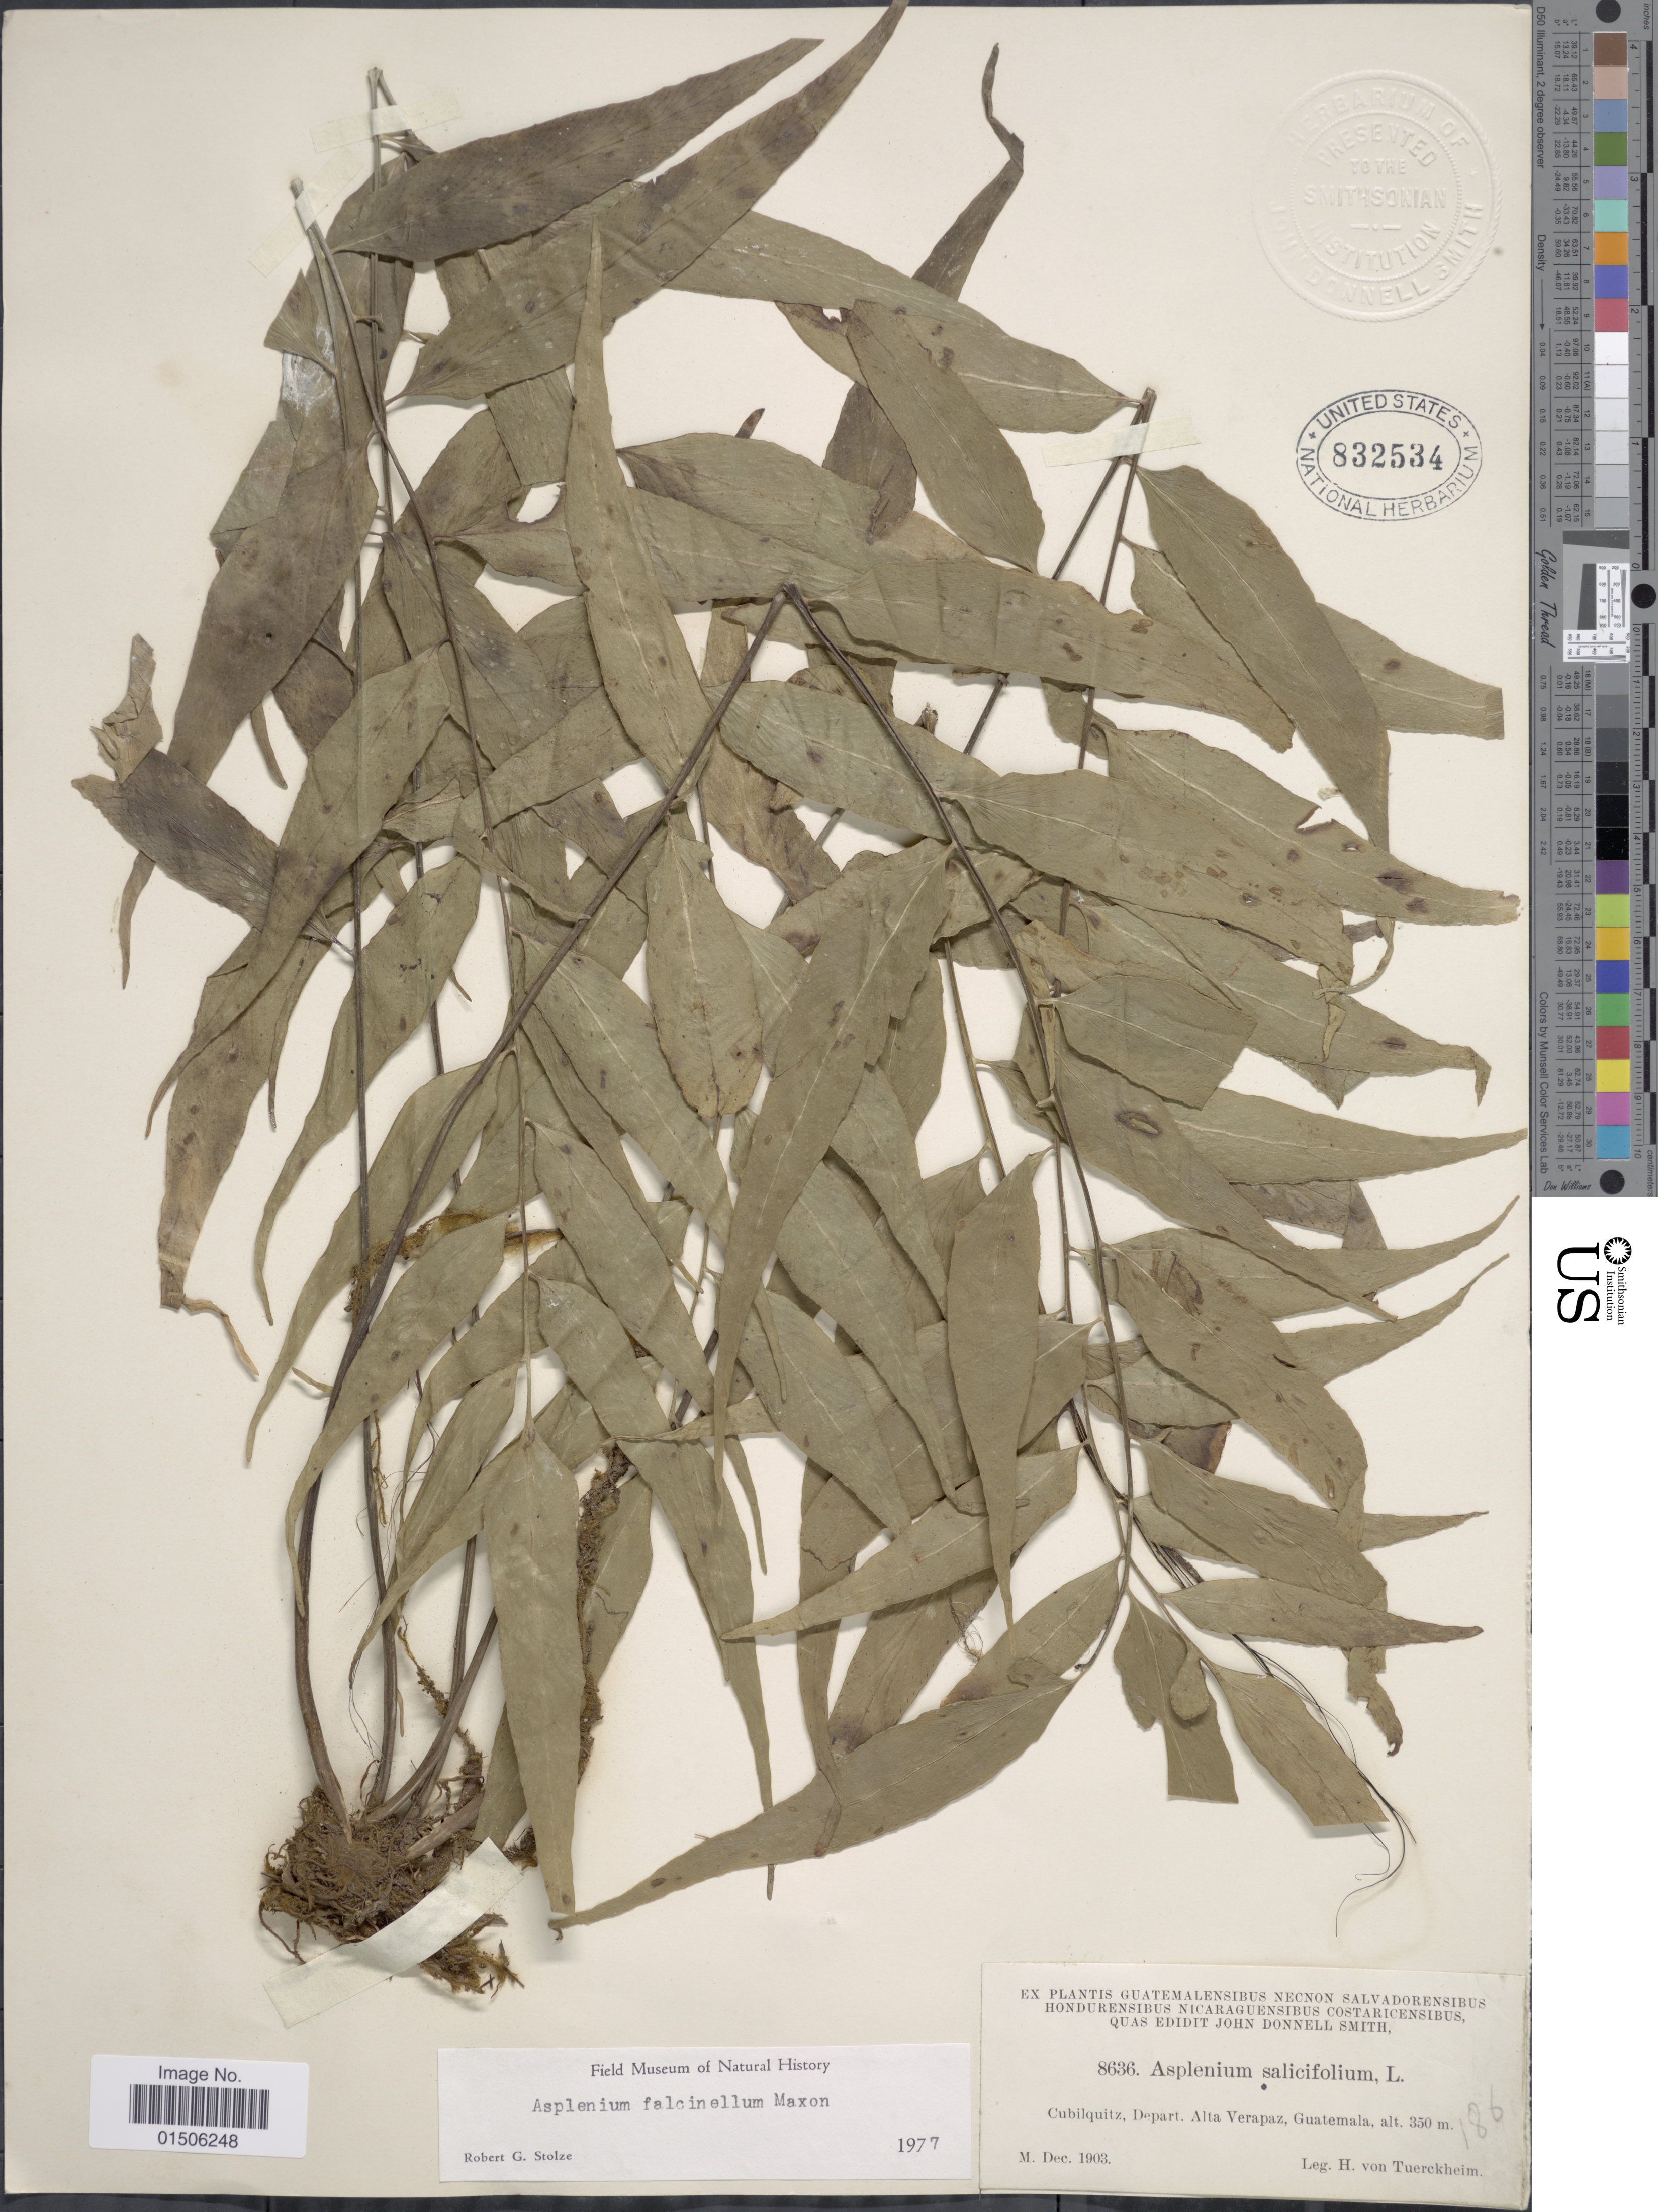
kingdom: Plantae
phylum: Tracheophyta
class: Polypodiopsida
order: Polypodiales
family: Aspleniaceae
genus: Asplenium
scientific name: Asplenium falcinellum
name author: Maxon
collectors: H. von Türckheim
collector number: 8636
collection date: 1903-12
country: Guatemala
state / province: Alta Verapaz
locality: Cubilquitz, Depart. Alta Verapaz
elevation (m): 350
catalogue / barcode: US 832534